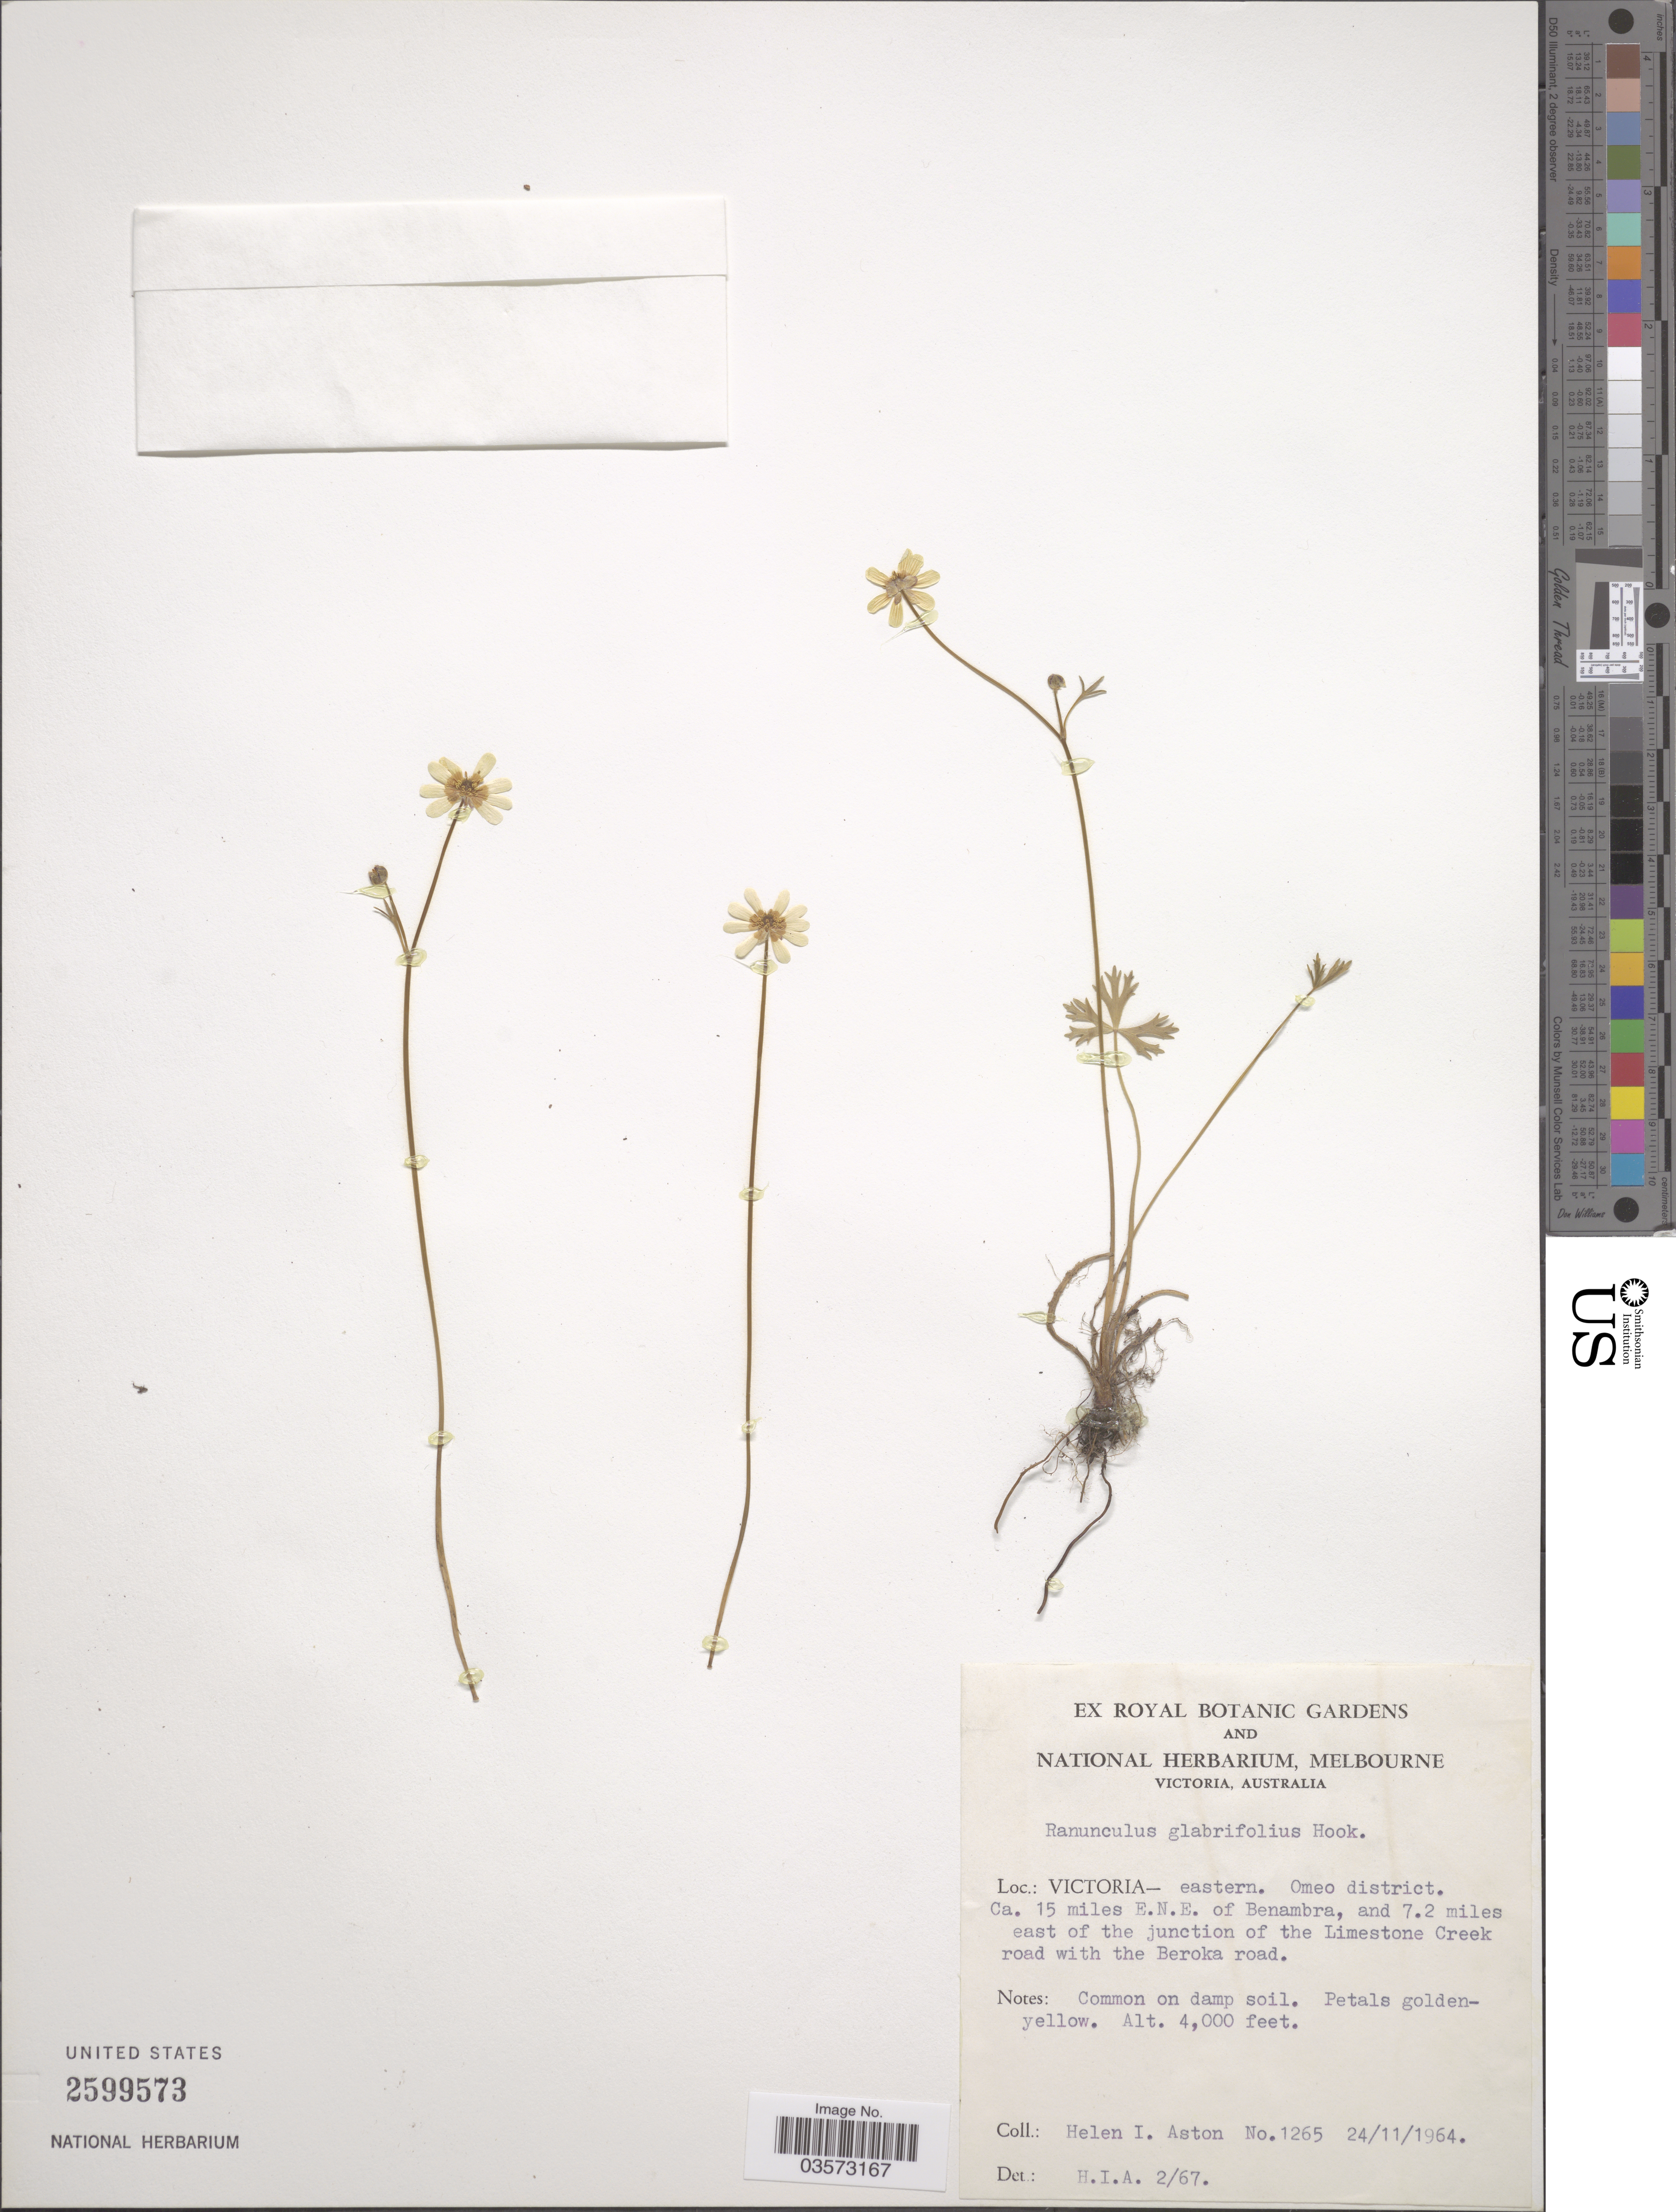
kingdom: Plantae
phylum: Tracheophyta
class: Magnoliopsida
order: Ranunculales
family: Ranunculaceae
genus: Ranunculus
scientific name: Ranunculus glabrifolius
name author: Hook.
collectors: H. I. Aston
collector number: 1265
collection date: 1964-11-24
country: Australia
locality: Victoria - eastern. Omeo district. Ca. 15 miles E.N.E. of Benambra, and 7.2 miles east of the junction of the Limestone Creek road with the Beroka road.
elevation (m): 1219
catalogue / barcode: US 2599573